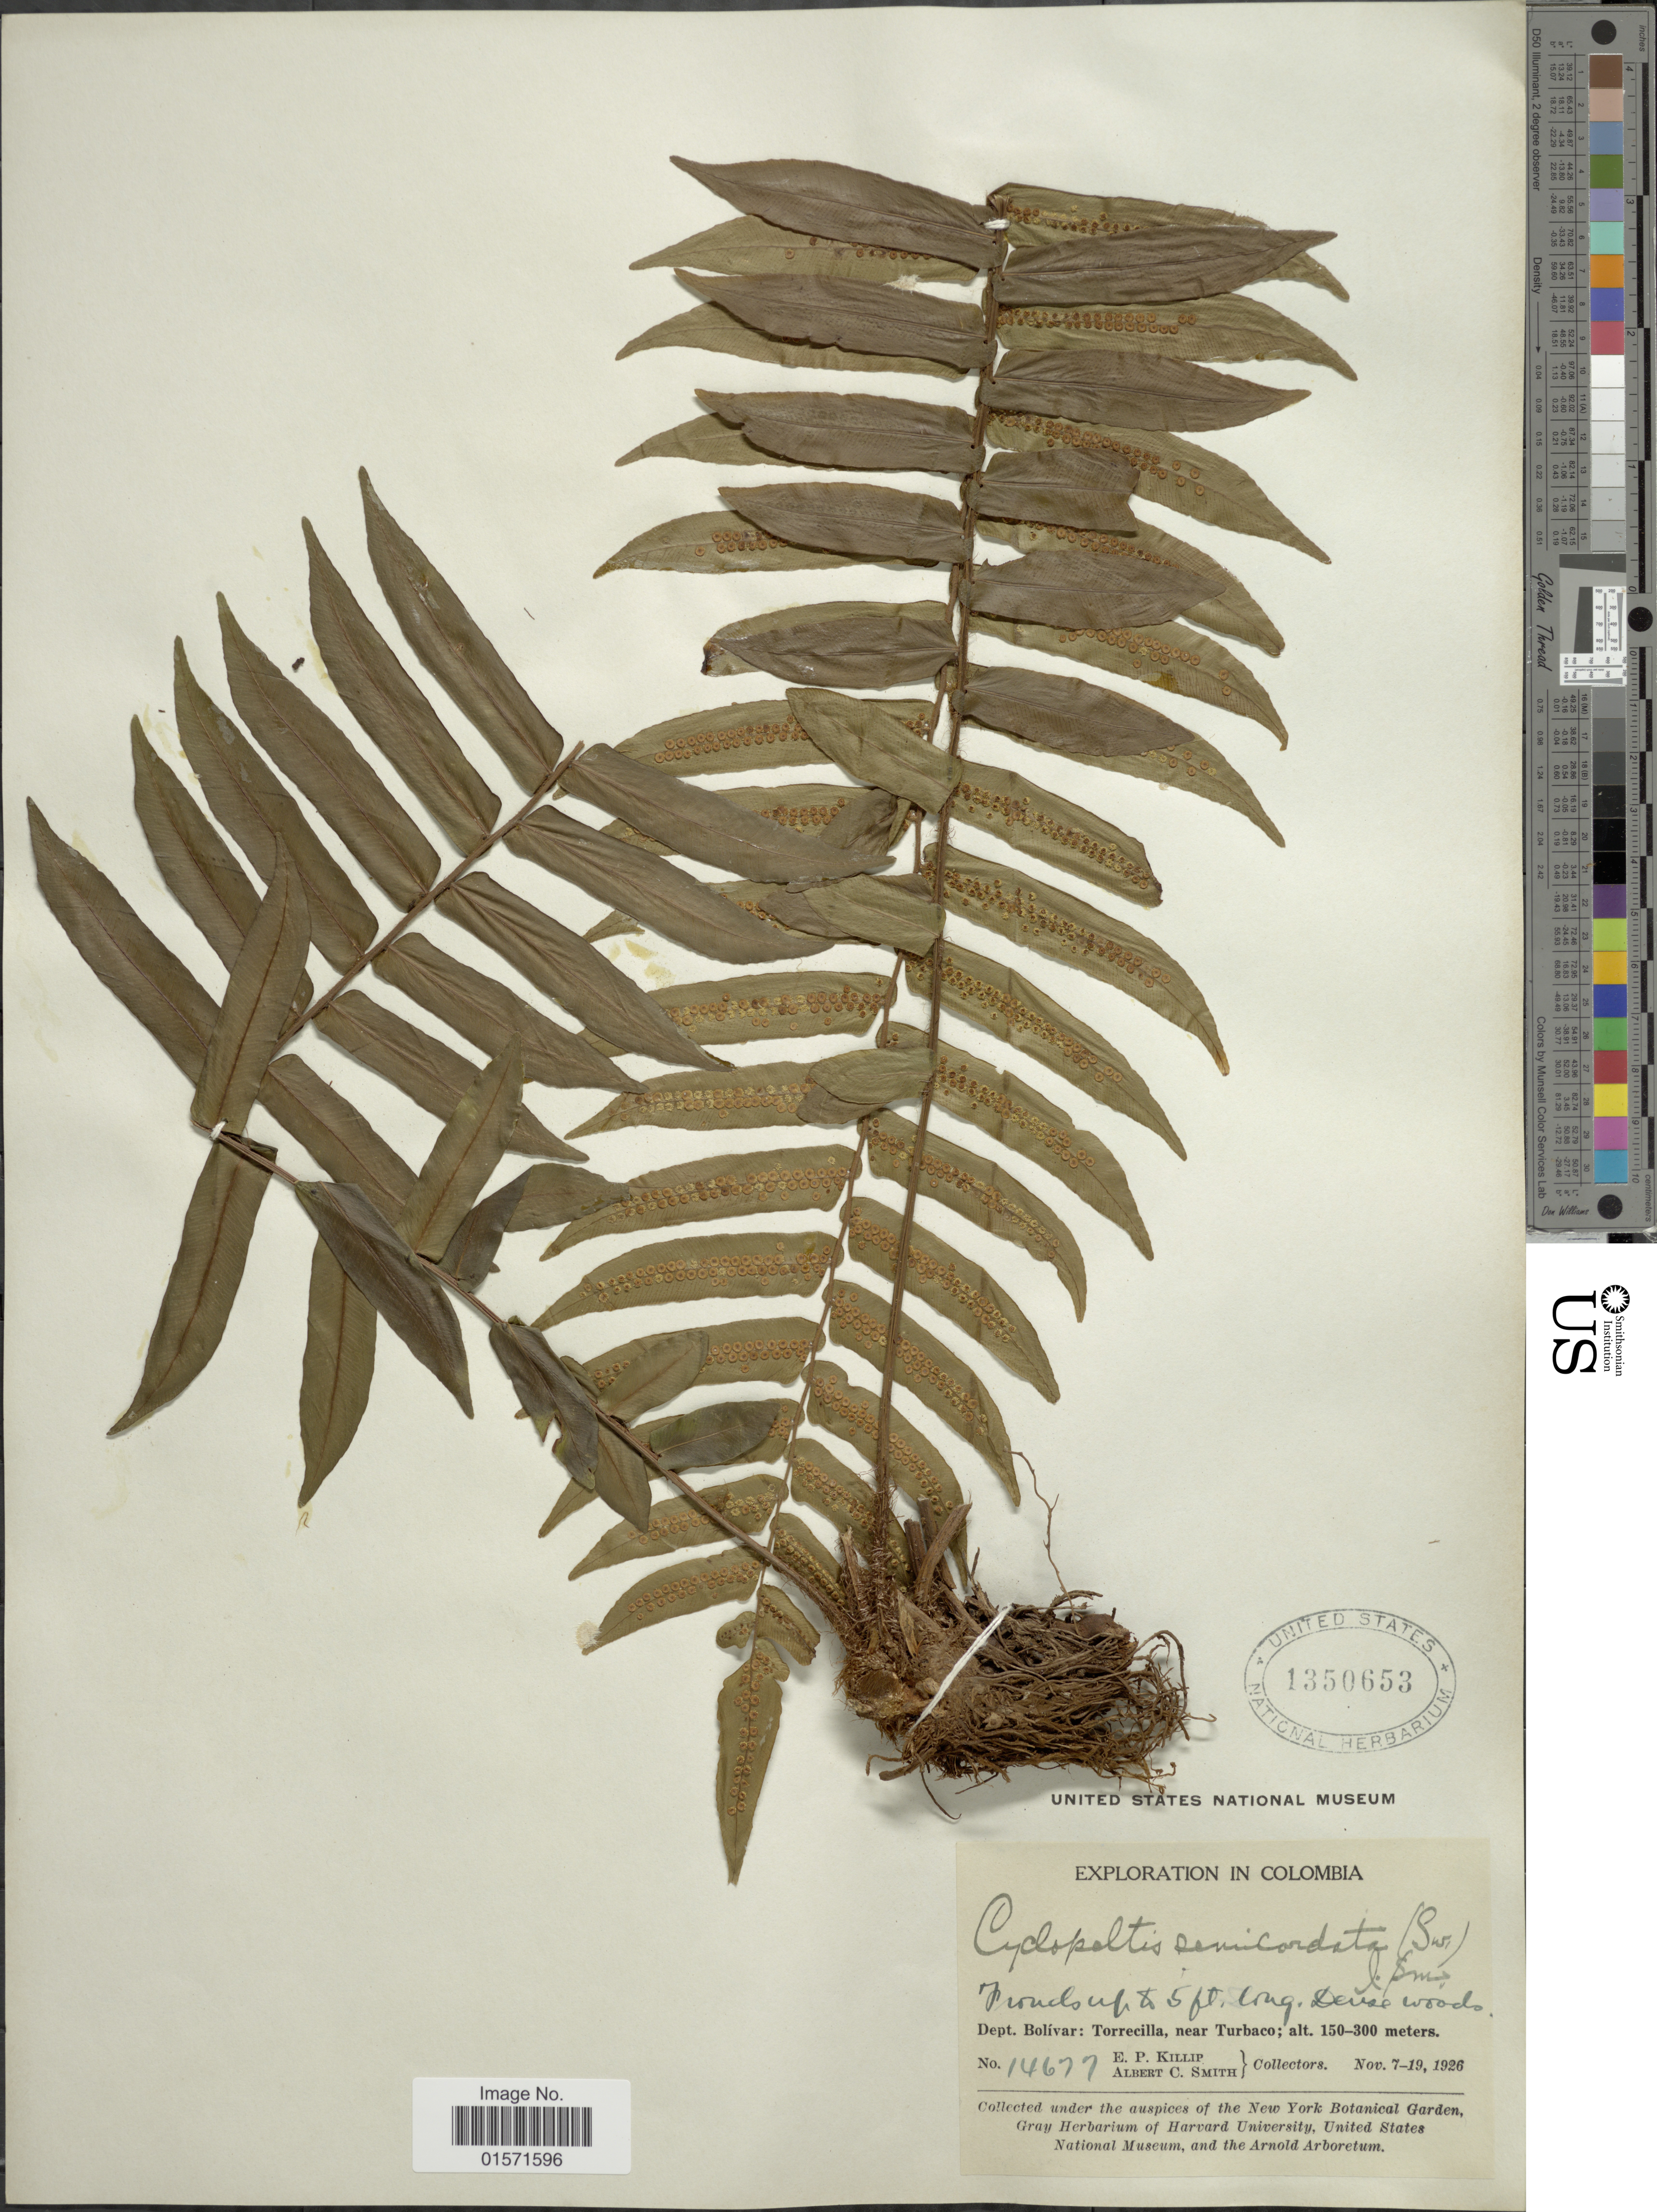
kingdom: Plantae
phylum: Tracheophyta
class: Polypodiopsida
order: Polypodiales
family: Lomariopsidaceae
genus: Cyclopeltis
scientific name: Cyclopeltis semicordata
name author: (Sw.) J. Sm.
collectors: E. P. Killip & A. C. Smith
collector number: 14677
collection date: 1926-11-07/1926-11-19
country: Colombia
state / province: Bolívar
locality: Dept. Bolivar: Torrecilla, near Turbaco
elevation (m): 150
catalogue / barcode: US 1350653